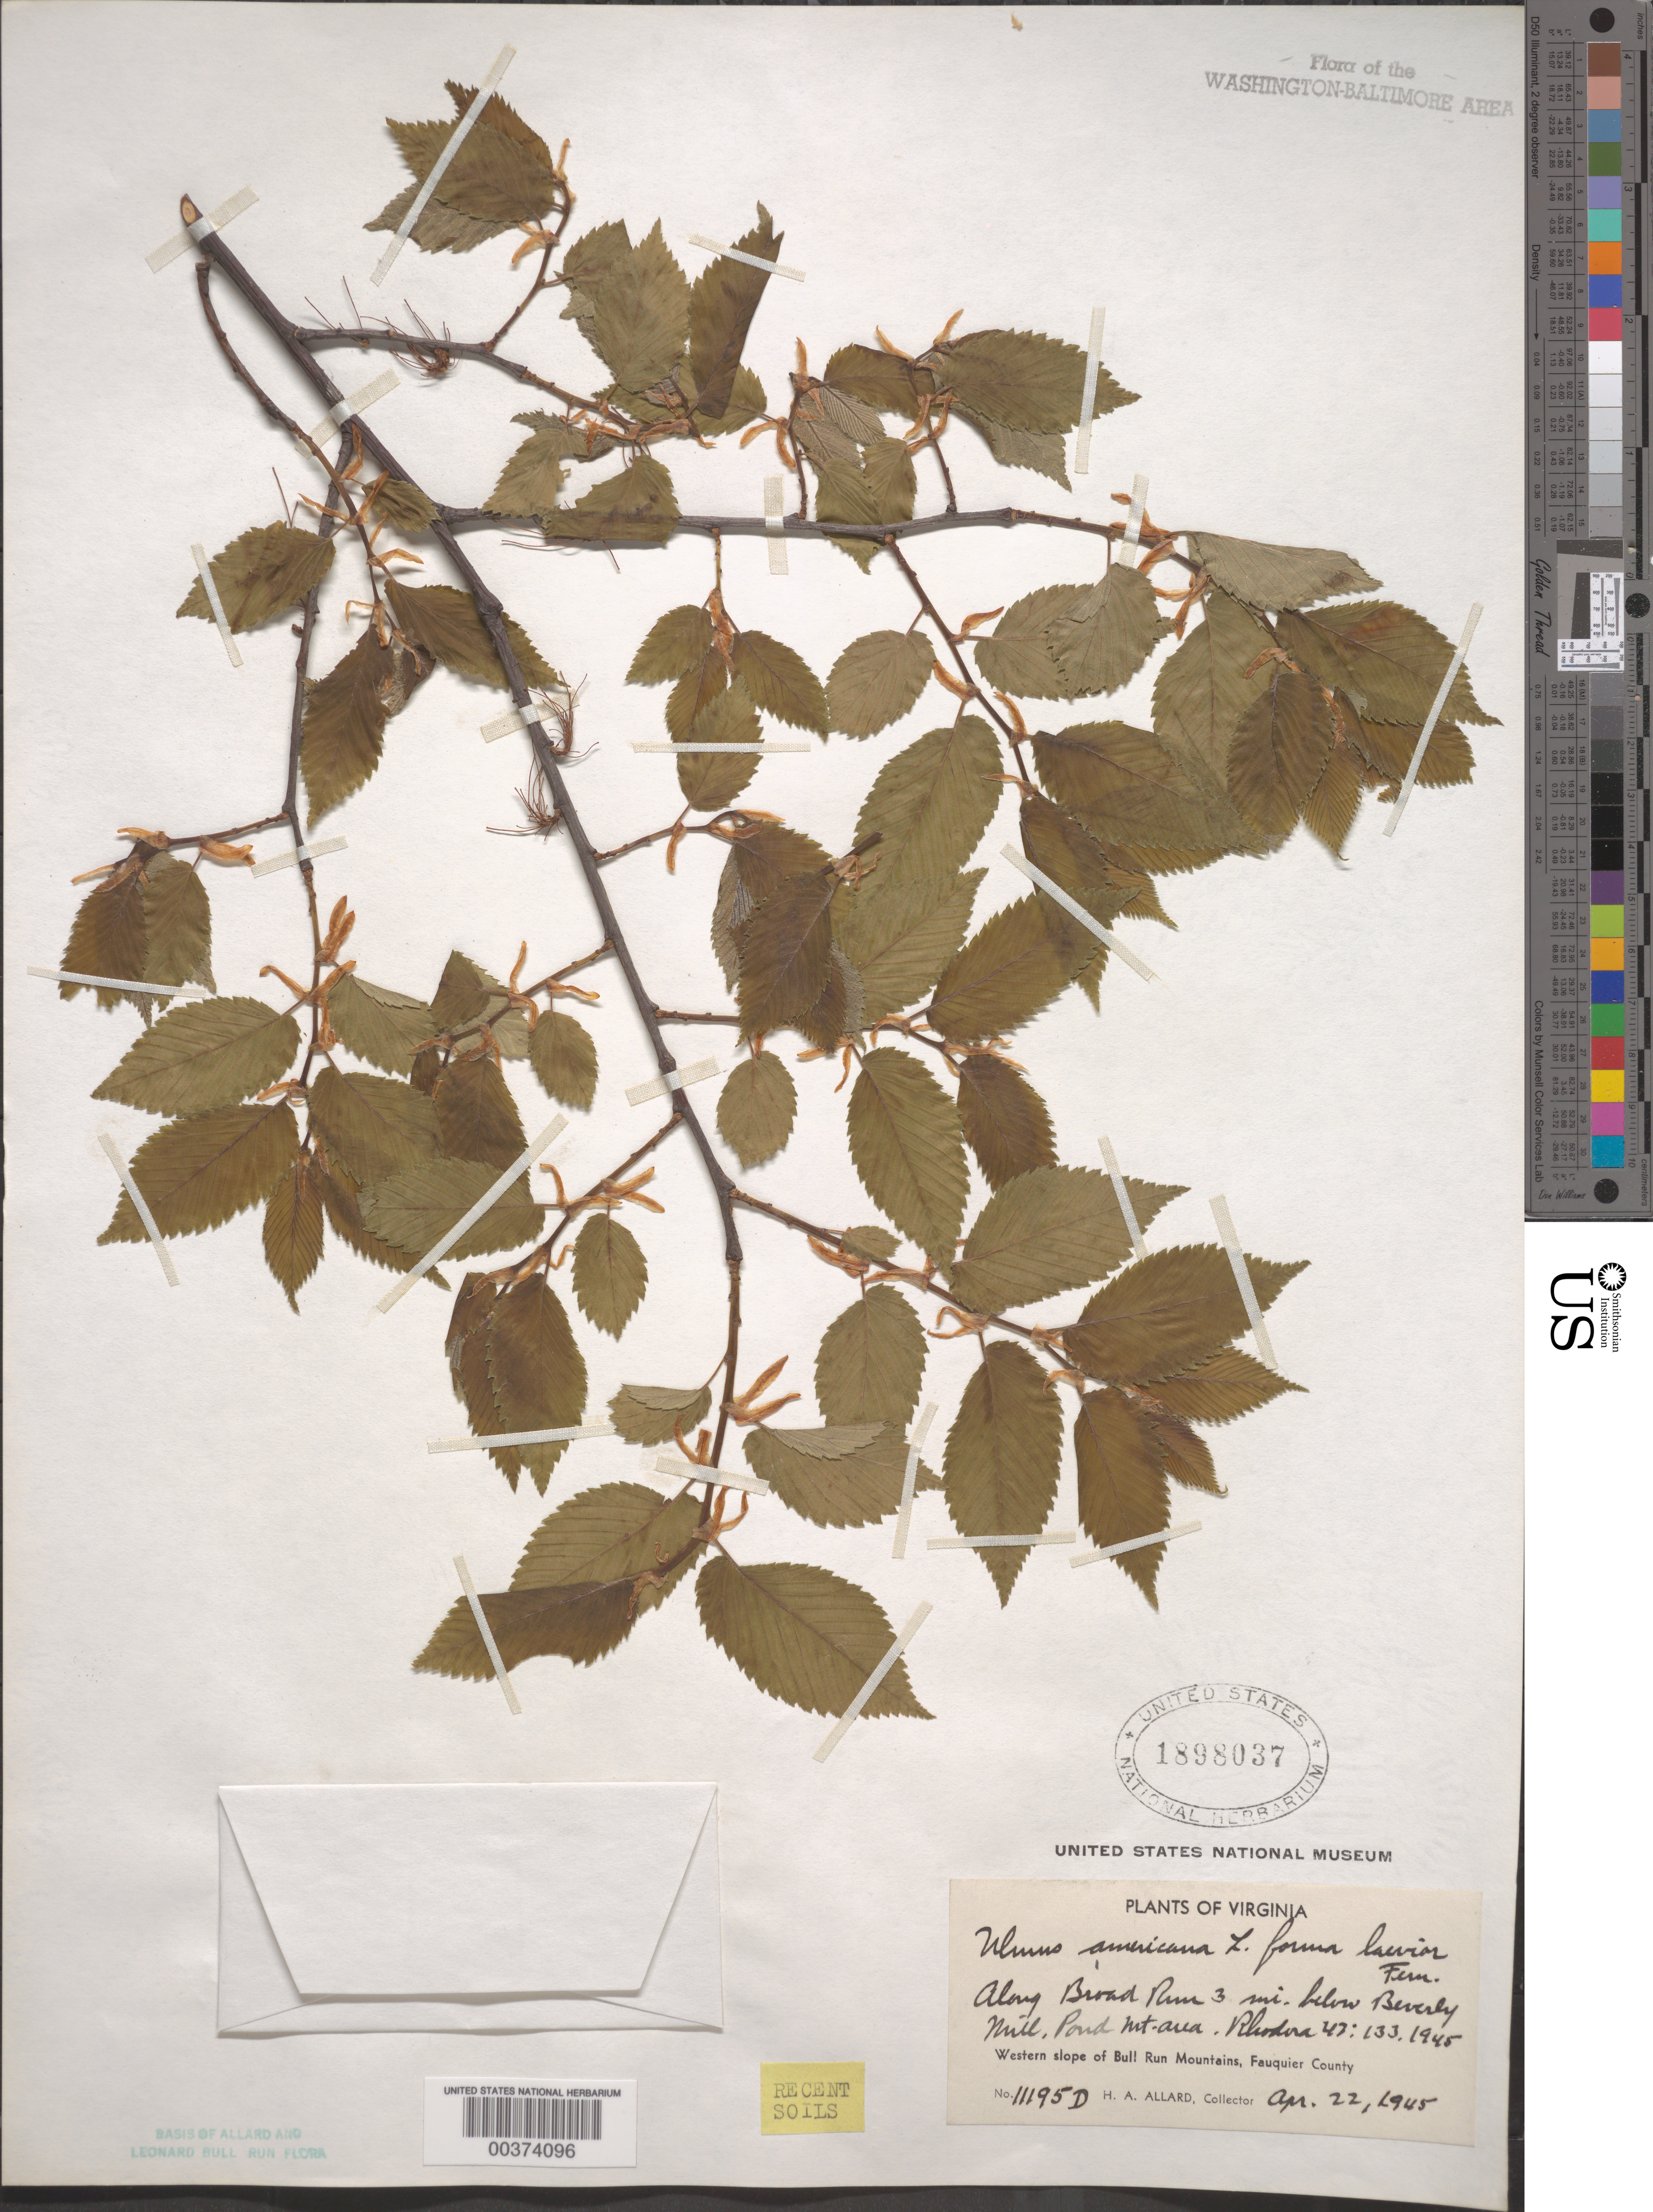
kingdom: Plantae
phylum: Tracheophyta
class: Magnoliopsida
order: Rosales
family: Ulmaceae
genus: Ulmus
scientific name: Ulmus americana f. laevior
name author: Fernald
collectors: H. A. Allard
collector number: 11195D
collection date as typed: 22 Apr 1945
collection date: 1945-04-22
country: United States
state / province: Virginia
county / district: Fauquier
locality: Broad Run, below Beverley Mill, Pond Mountain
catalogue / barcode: US 1898037